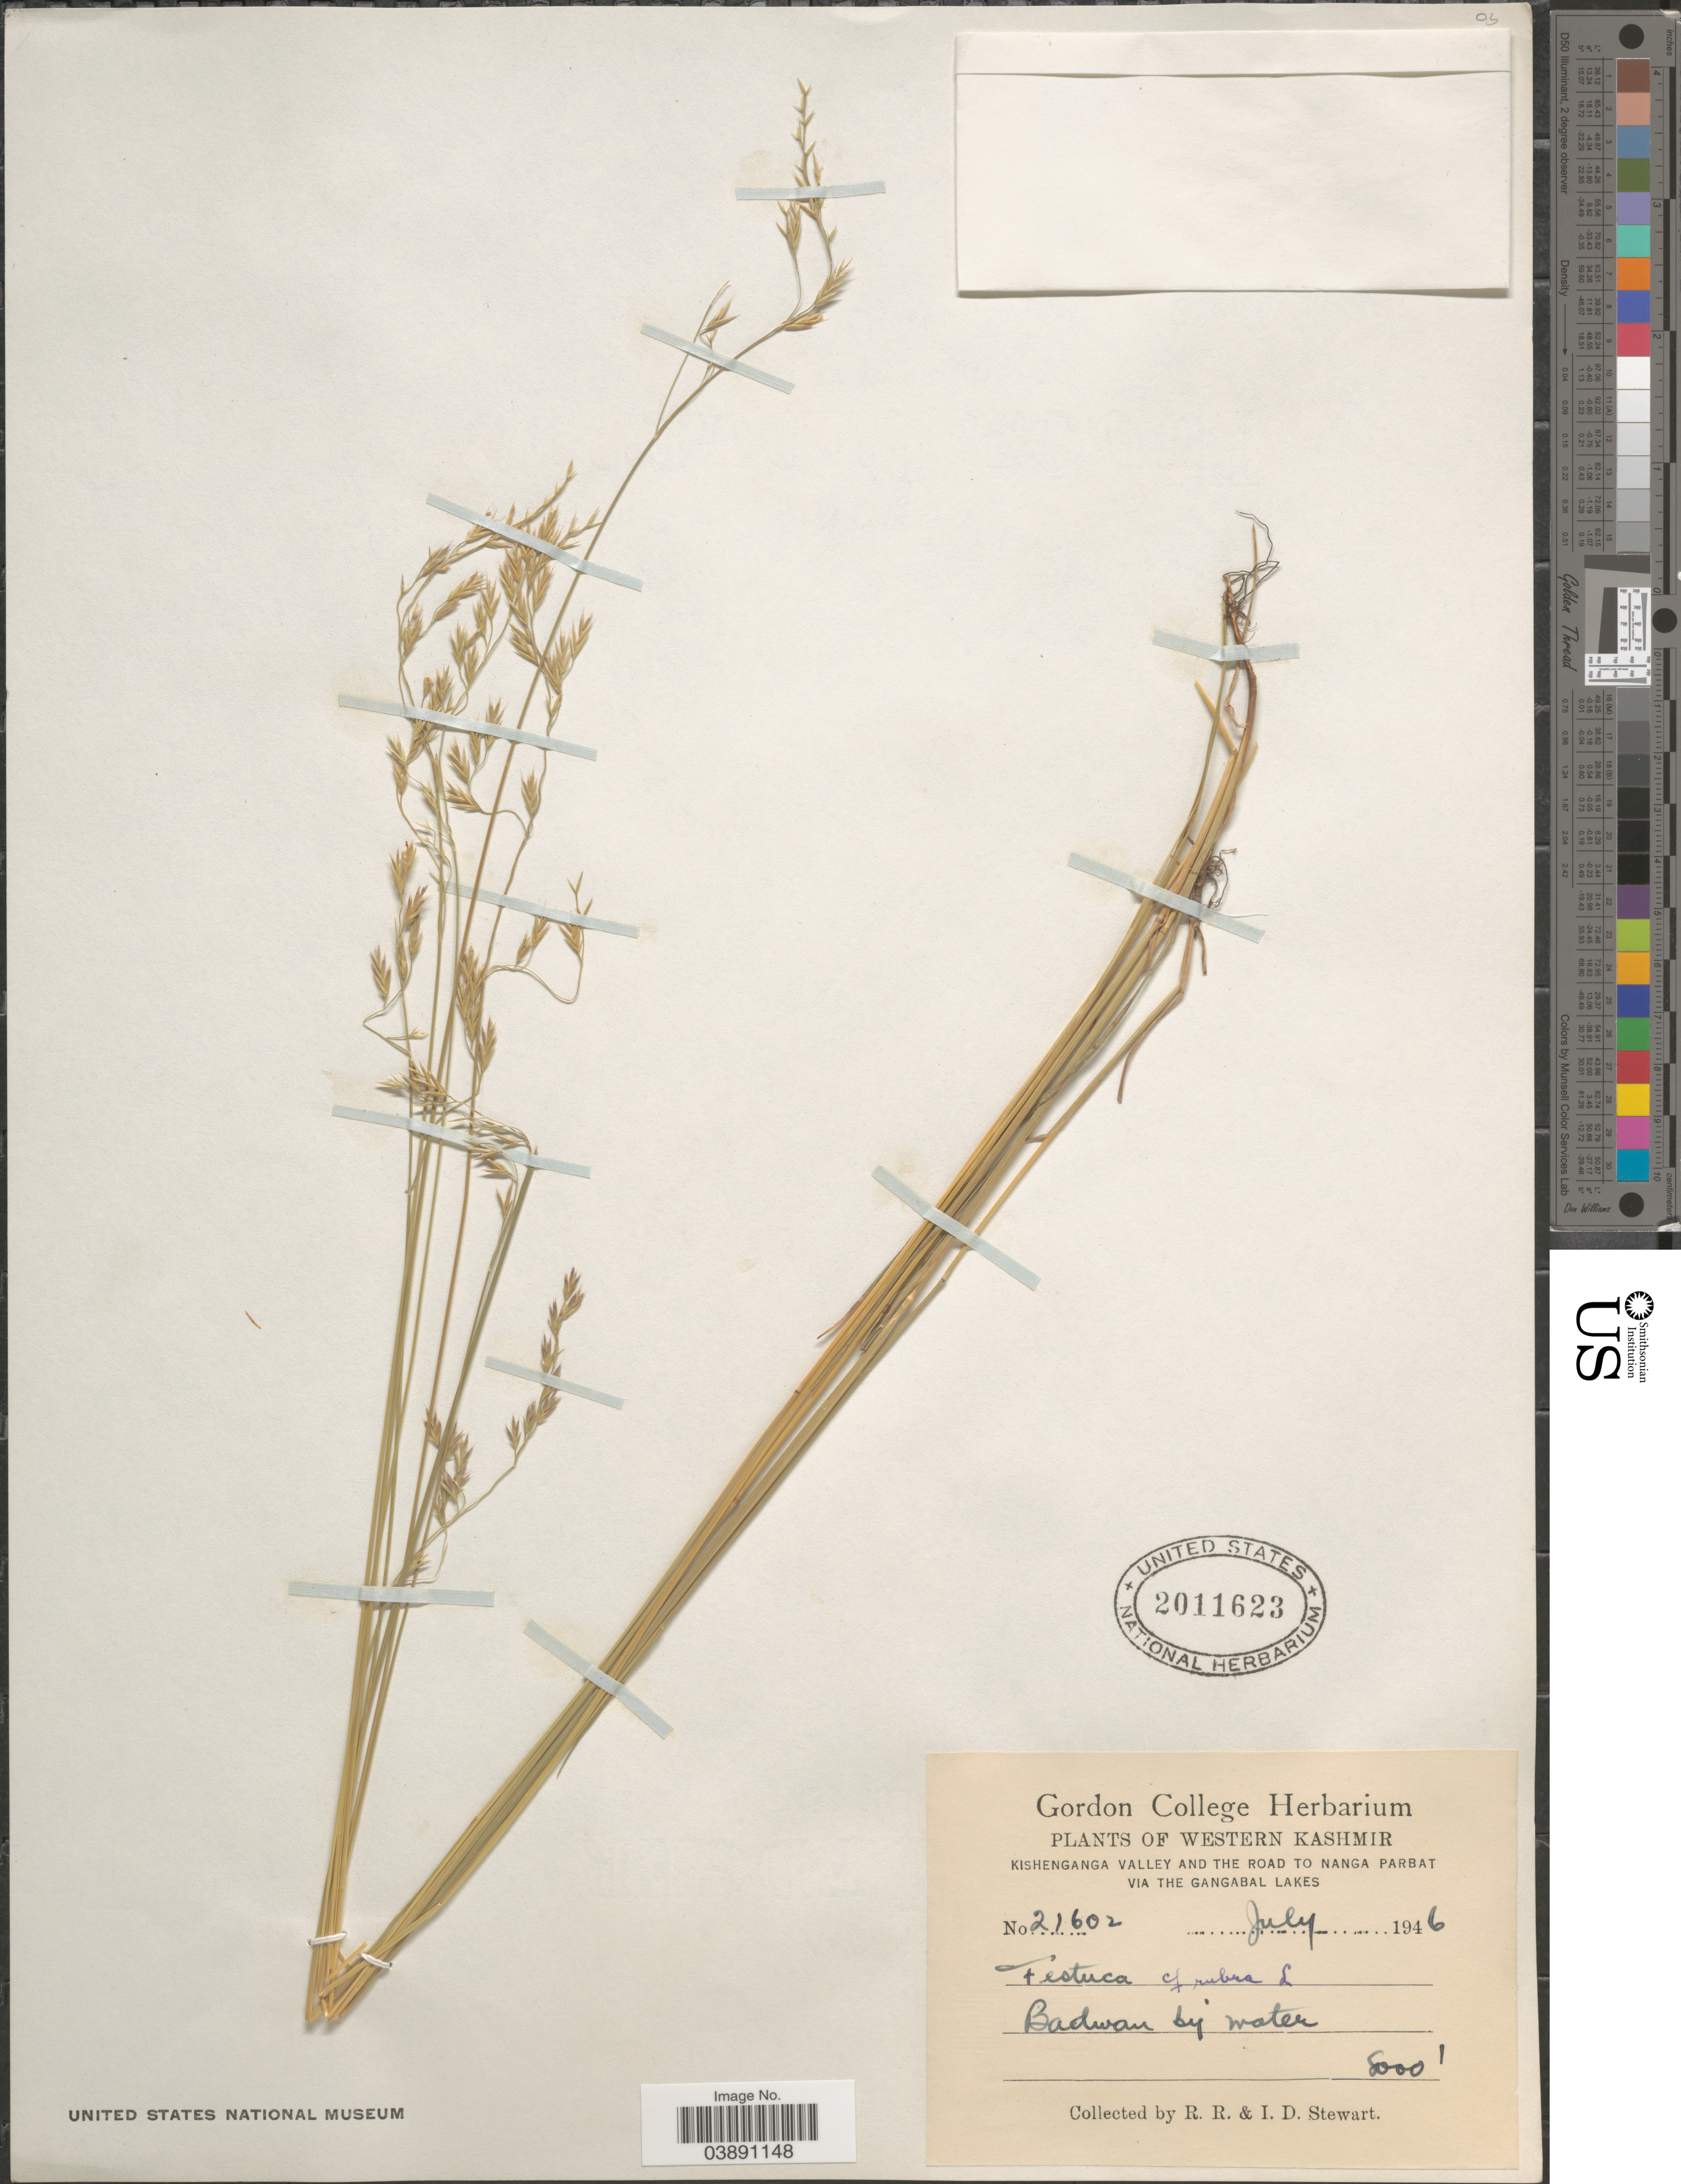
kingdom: Plantae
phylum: Tracheophyta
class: Liliopsida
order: Poales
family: Poaceae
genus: Festuca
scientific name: Festuca rubra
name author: L.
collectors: R. Stewart & I. Stewart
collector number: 21602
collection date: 1946-07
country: India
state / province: Jammu and Kashmir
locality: Western Kashmir. Kishenganga valley and the road to Nanga Parbat via the Gangabal Lakes. Badwan by water.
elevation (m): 2438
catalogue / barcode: US 2011623